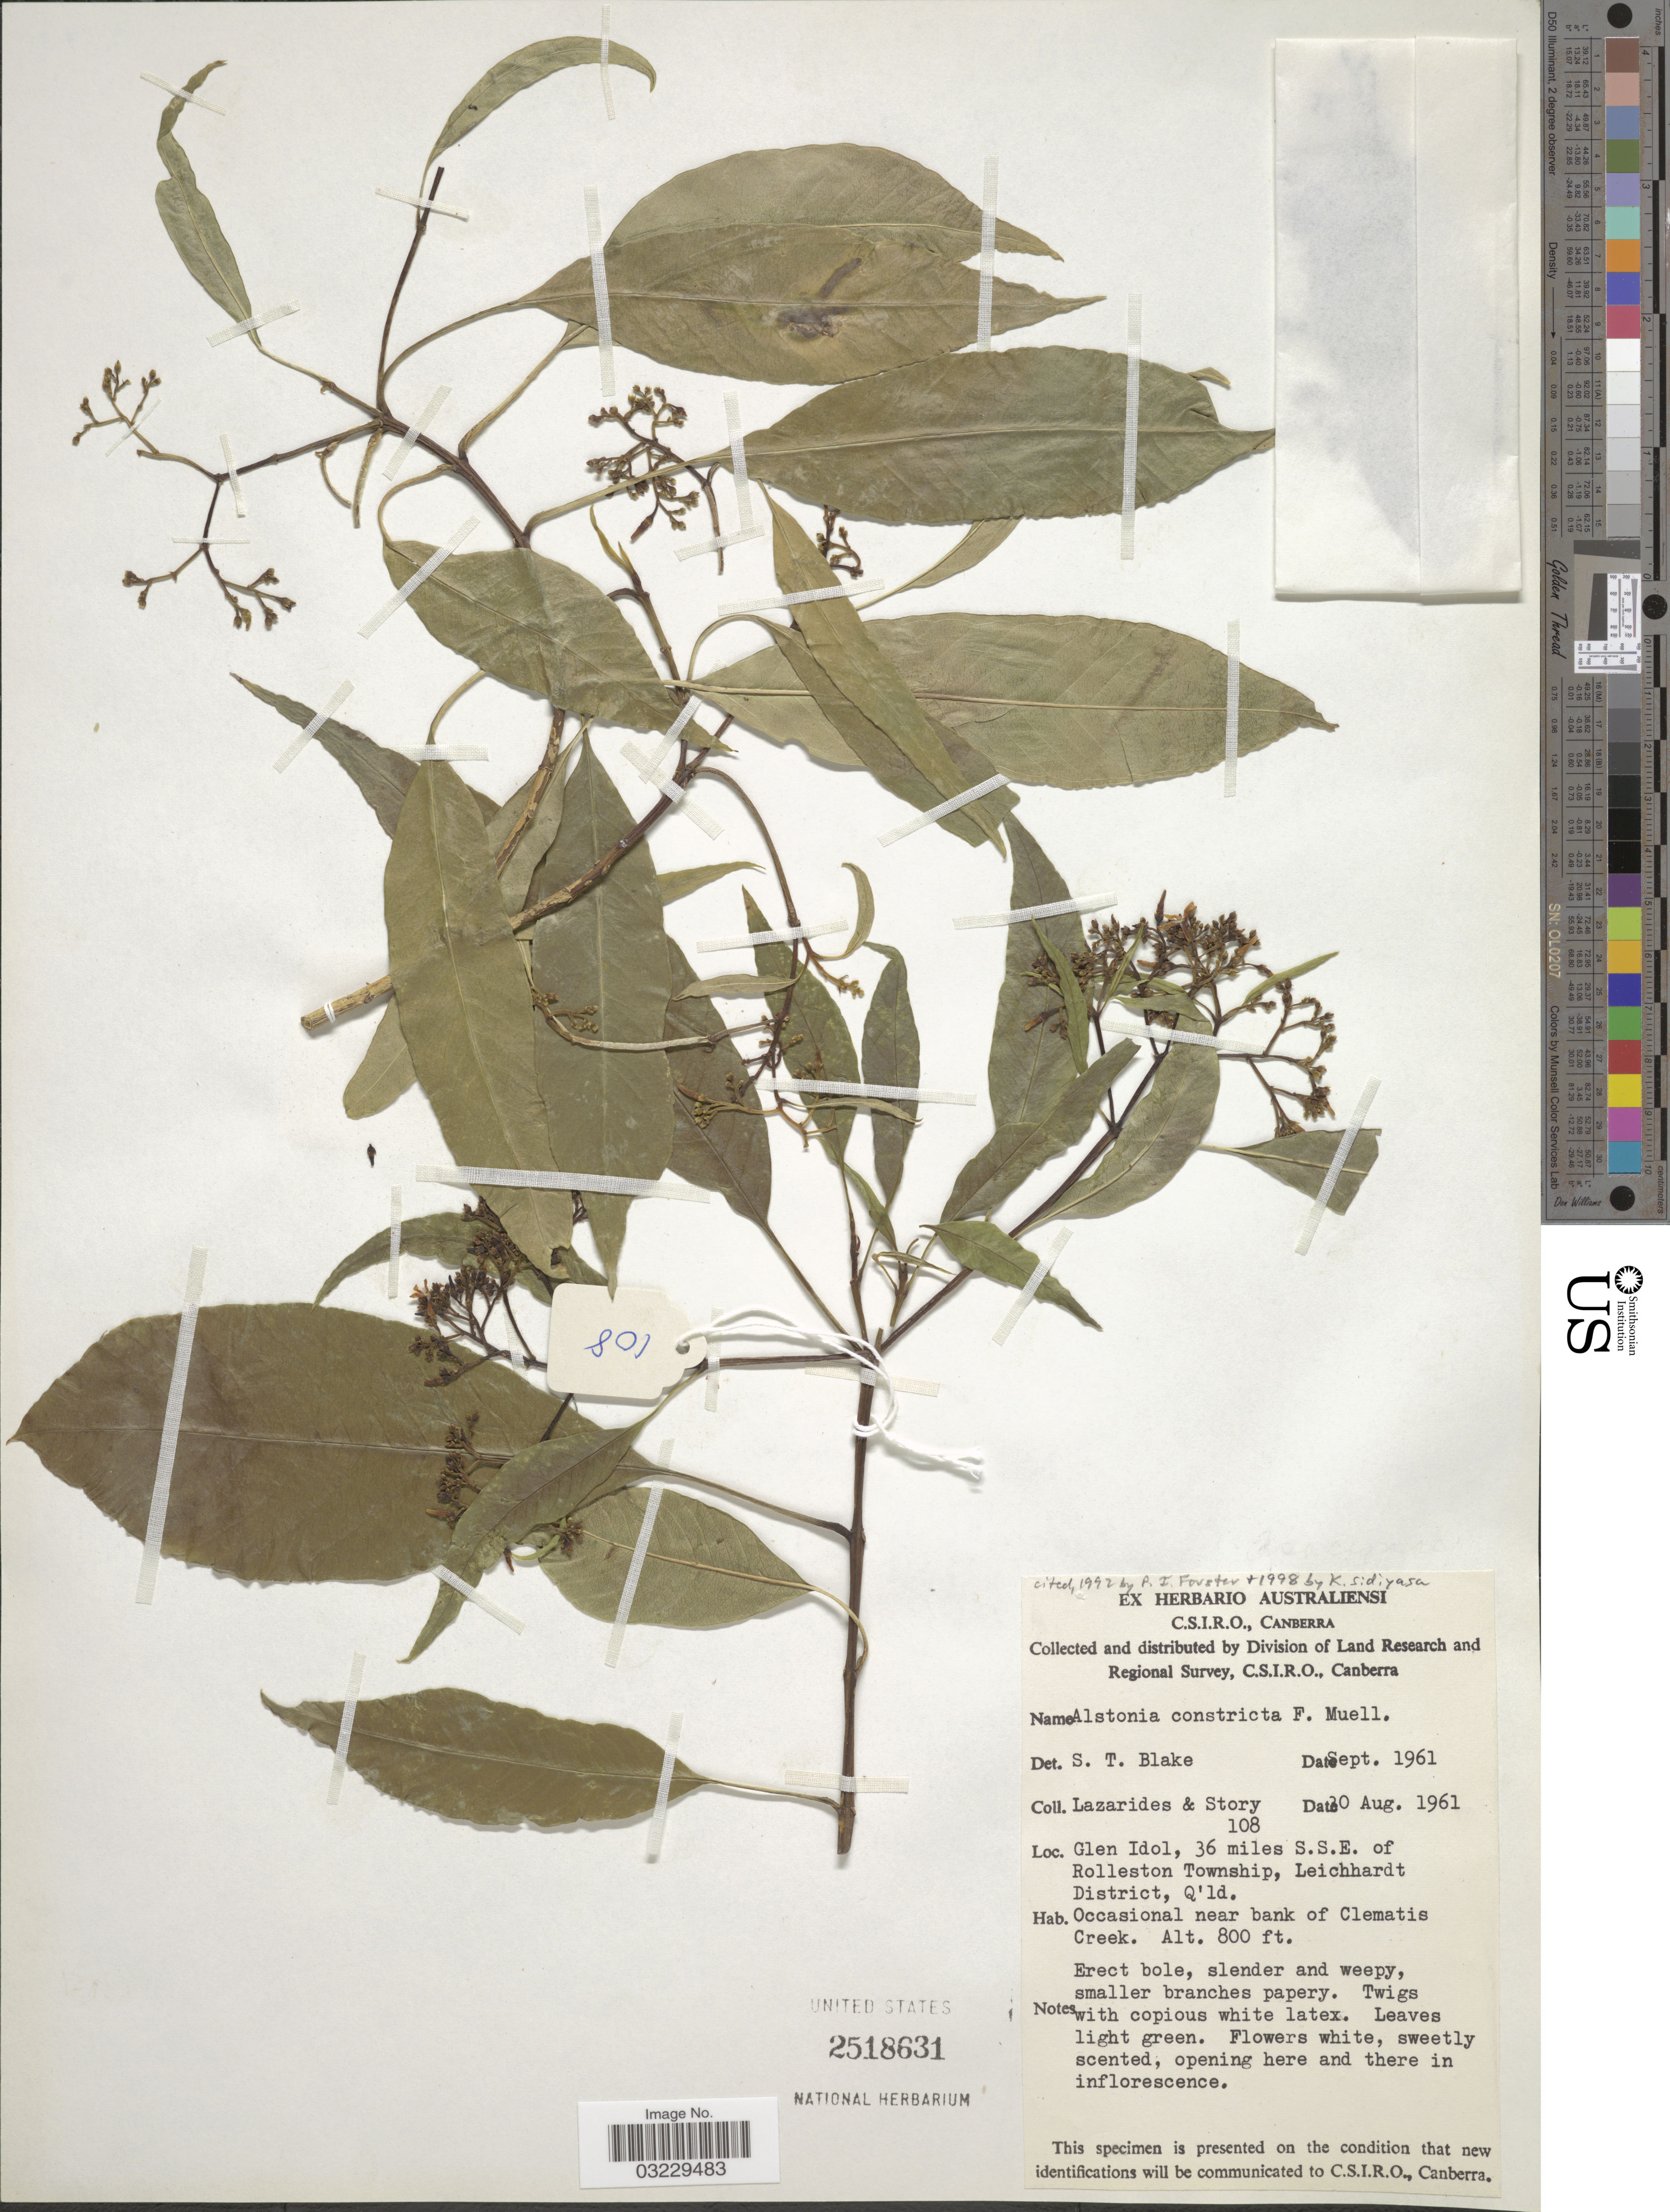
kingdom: Plantae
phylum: Tracheophyta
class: Magnoliopsida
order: Gentianales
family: Apocynaceae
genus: Alstonia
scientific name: Alstonia constricta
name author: F. Muell.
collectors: M. Lazarides & -. Story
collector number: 108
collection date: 1961-08-20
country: Australia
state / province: Queensland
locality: Glen Idol, 36 miles S.S.E. of Rolleston Township, Leichhardt District, Q'land. Occasional near bank of Clematis Creek.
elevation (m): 244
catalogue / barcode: US 2518631